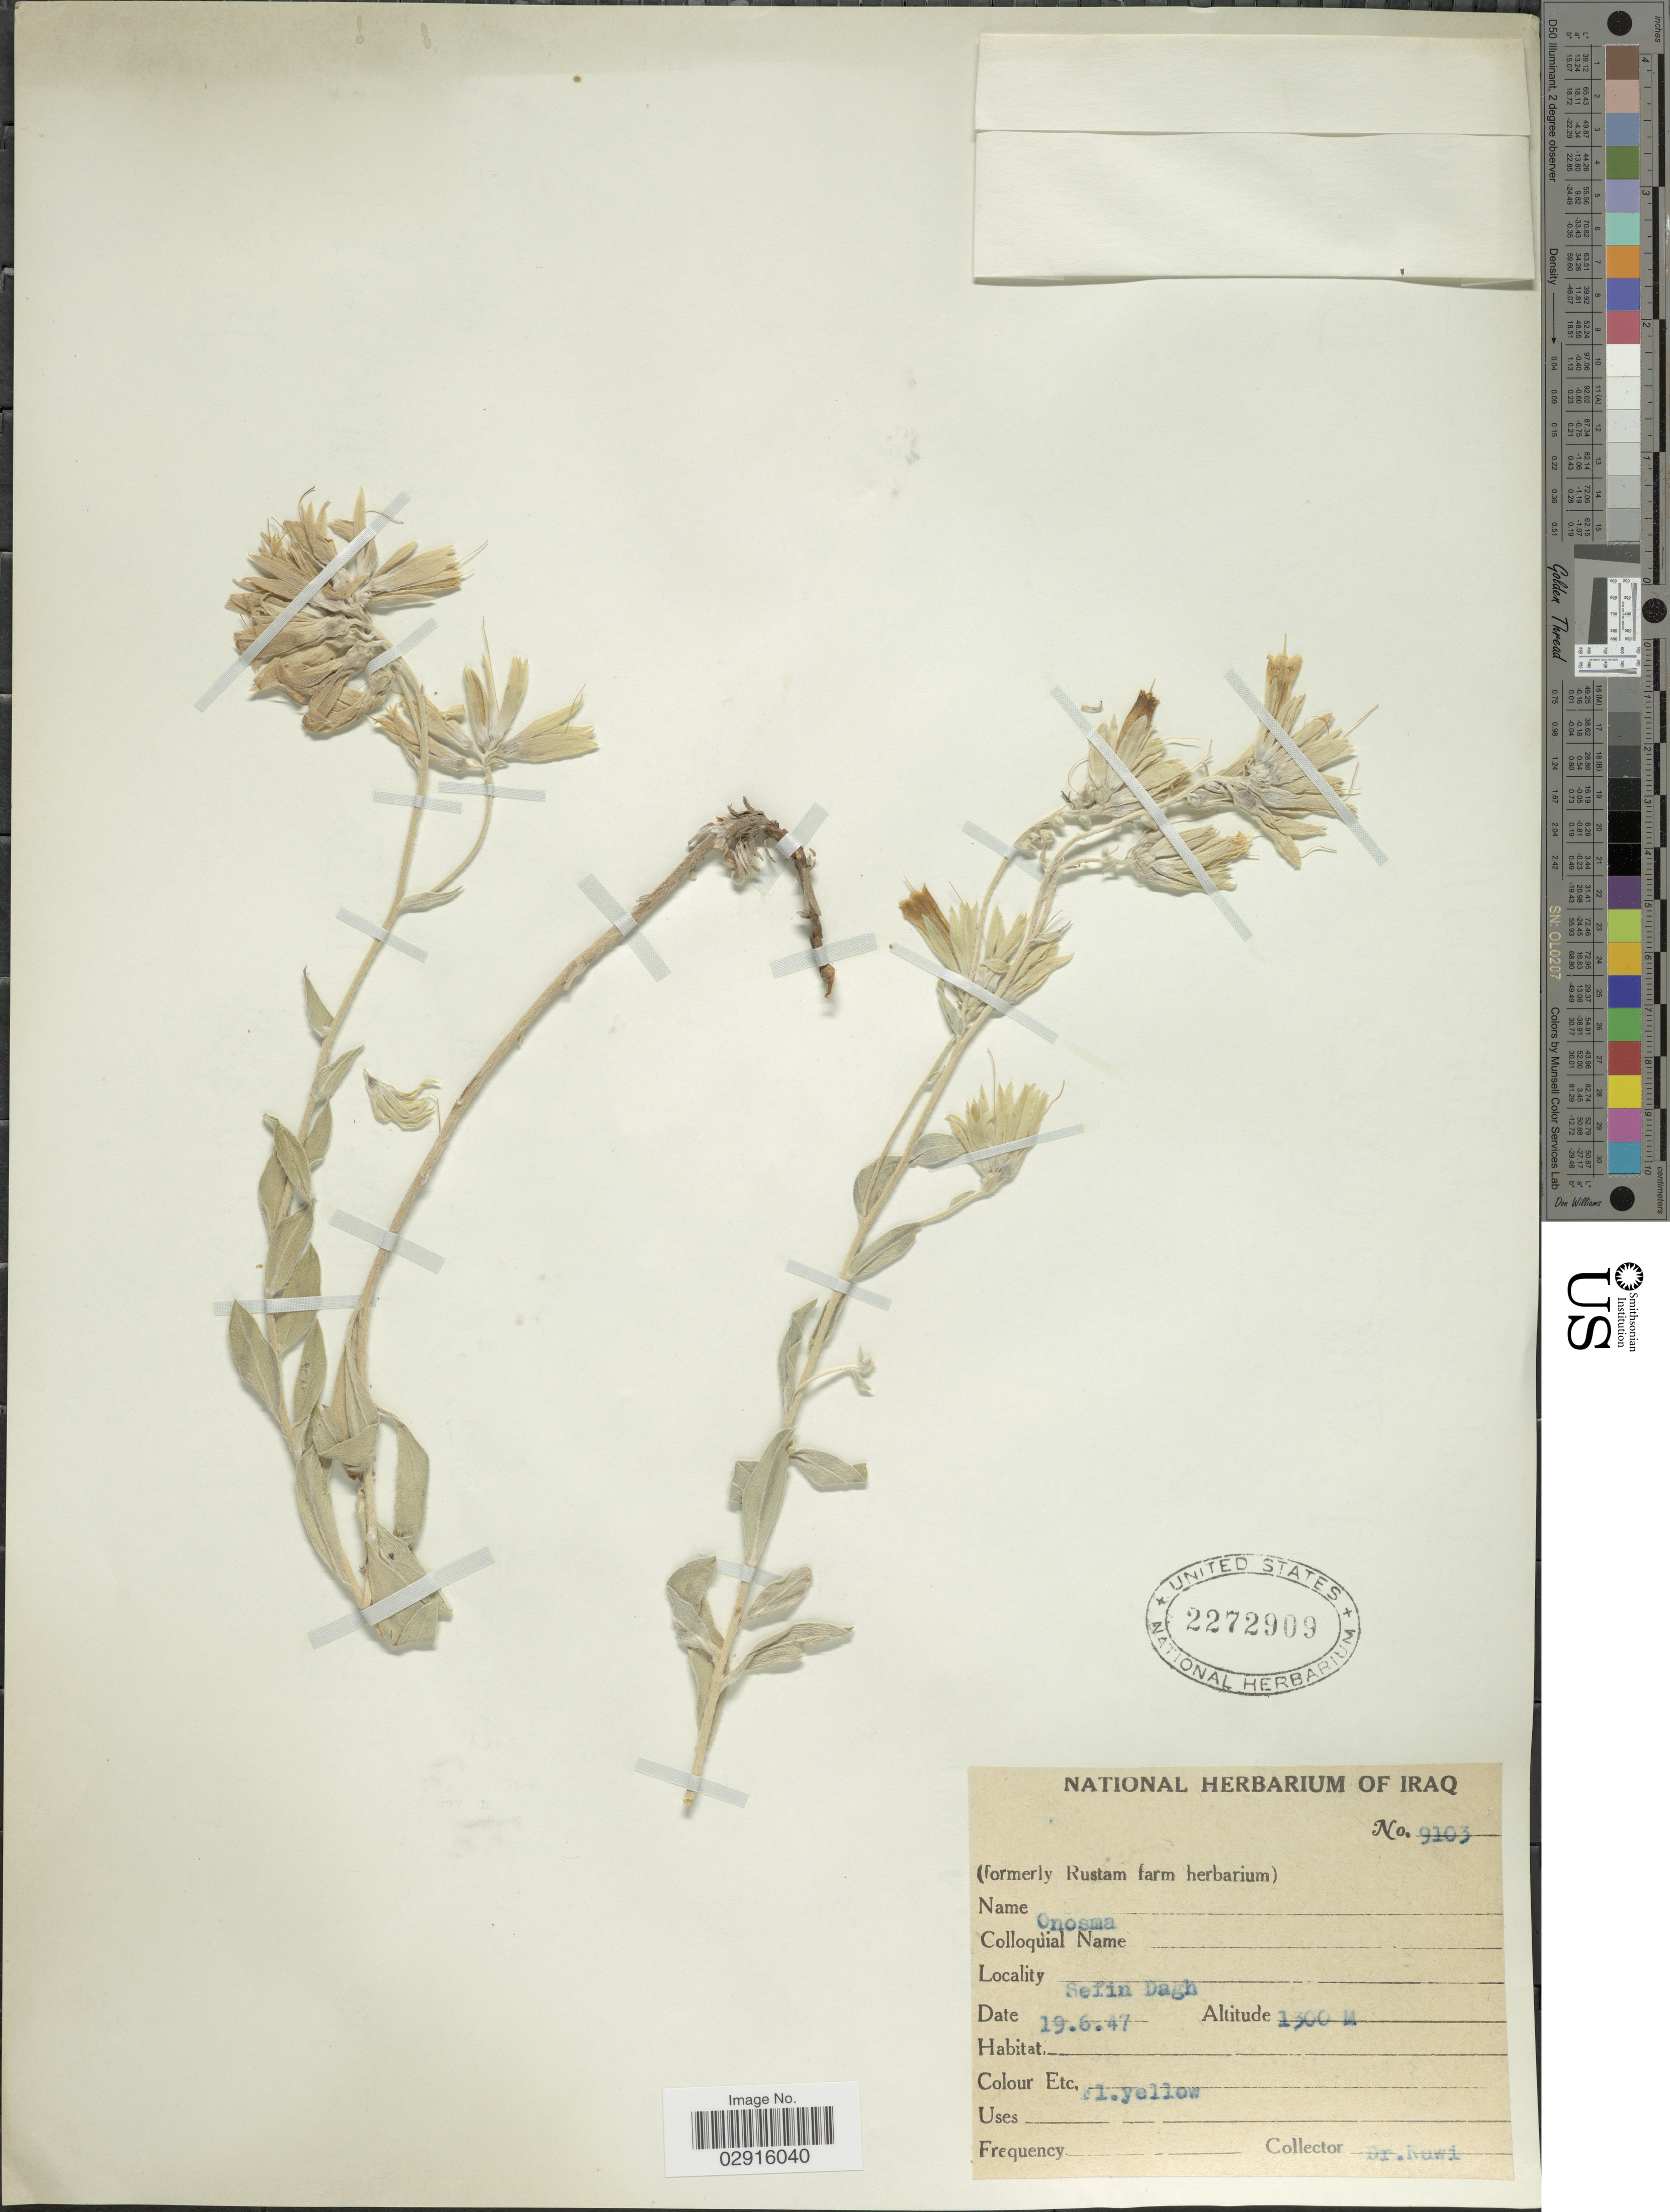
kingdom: Plantae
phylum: Tracheophyta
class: Magnoliopsida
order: Boraginales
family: Boraginaceae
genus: Onosma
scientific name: Onosma sp.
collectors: -. Rawi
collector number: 9103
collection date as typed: Transcribed d/m/y: 19/6/47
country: Iraq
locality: Sefin Dagh.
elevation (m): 1300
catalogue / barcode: US 2272909